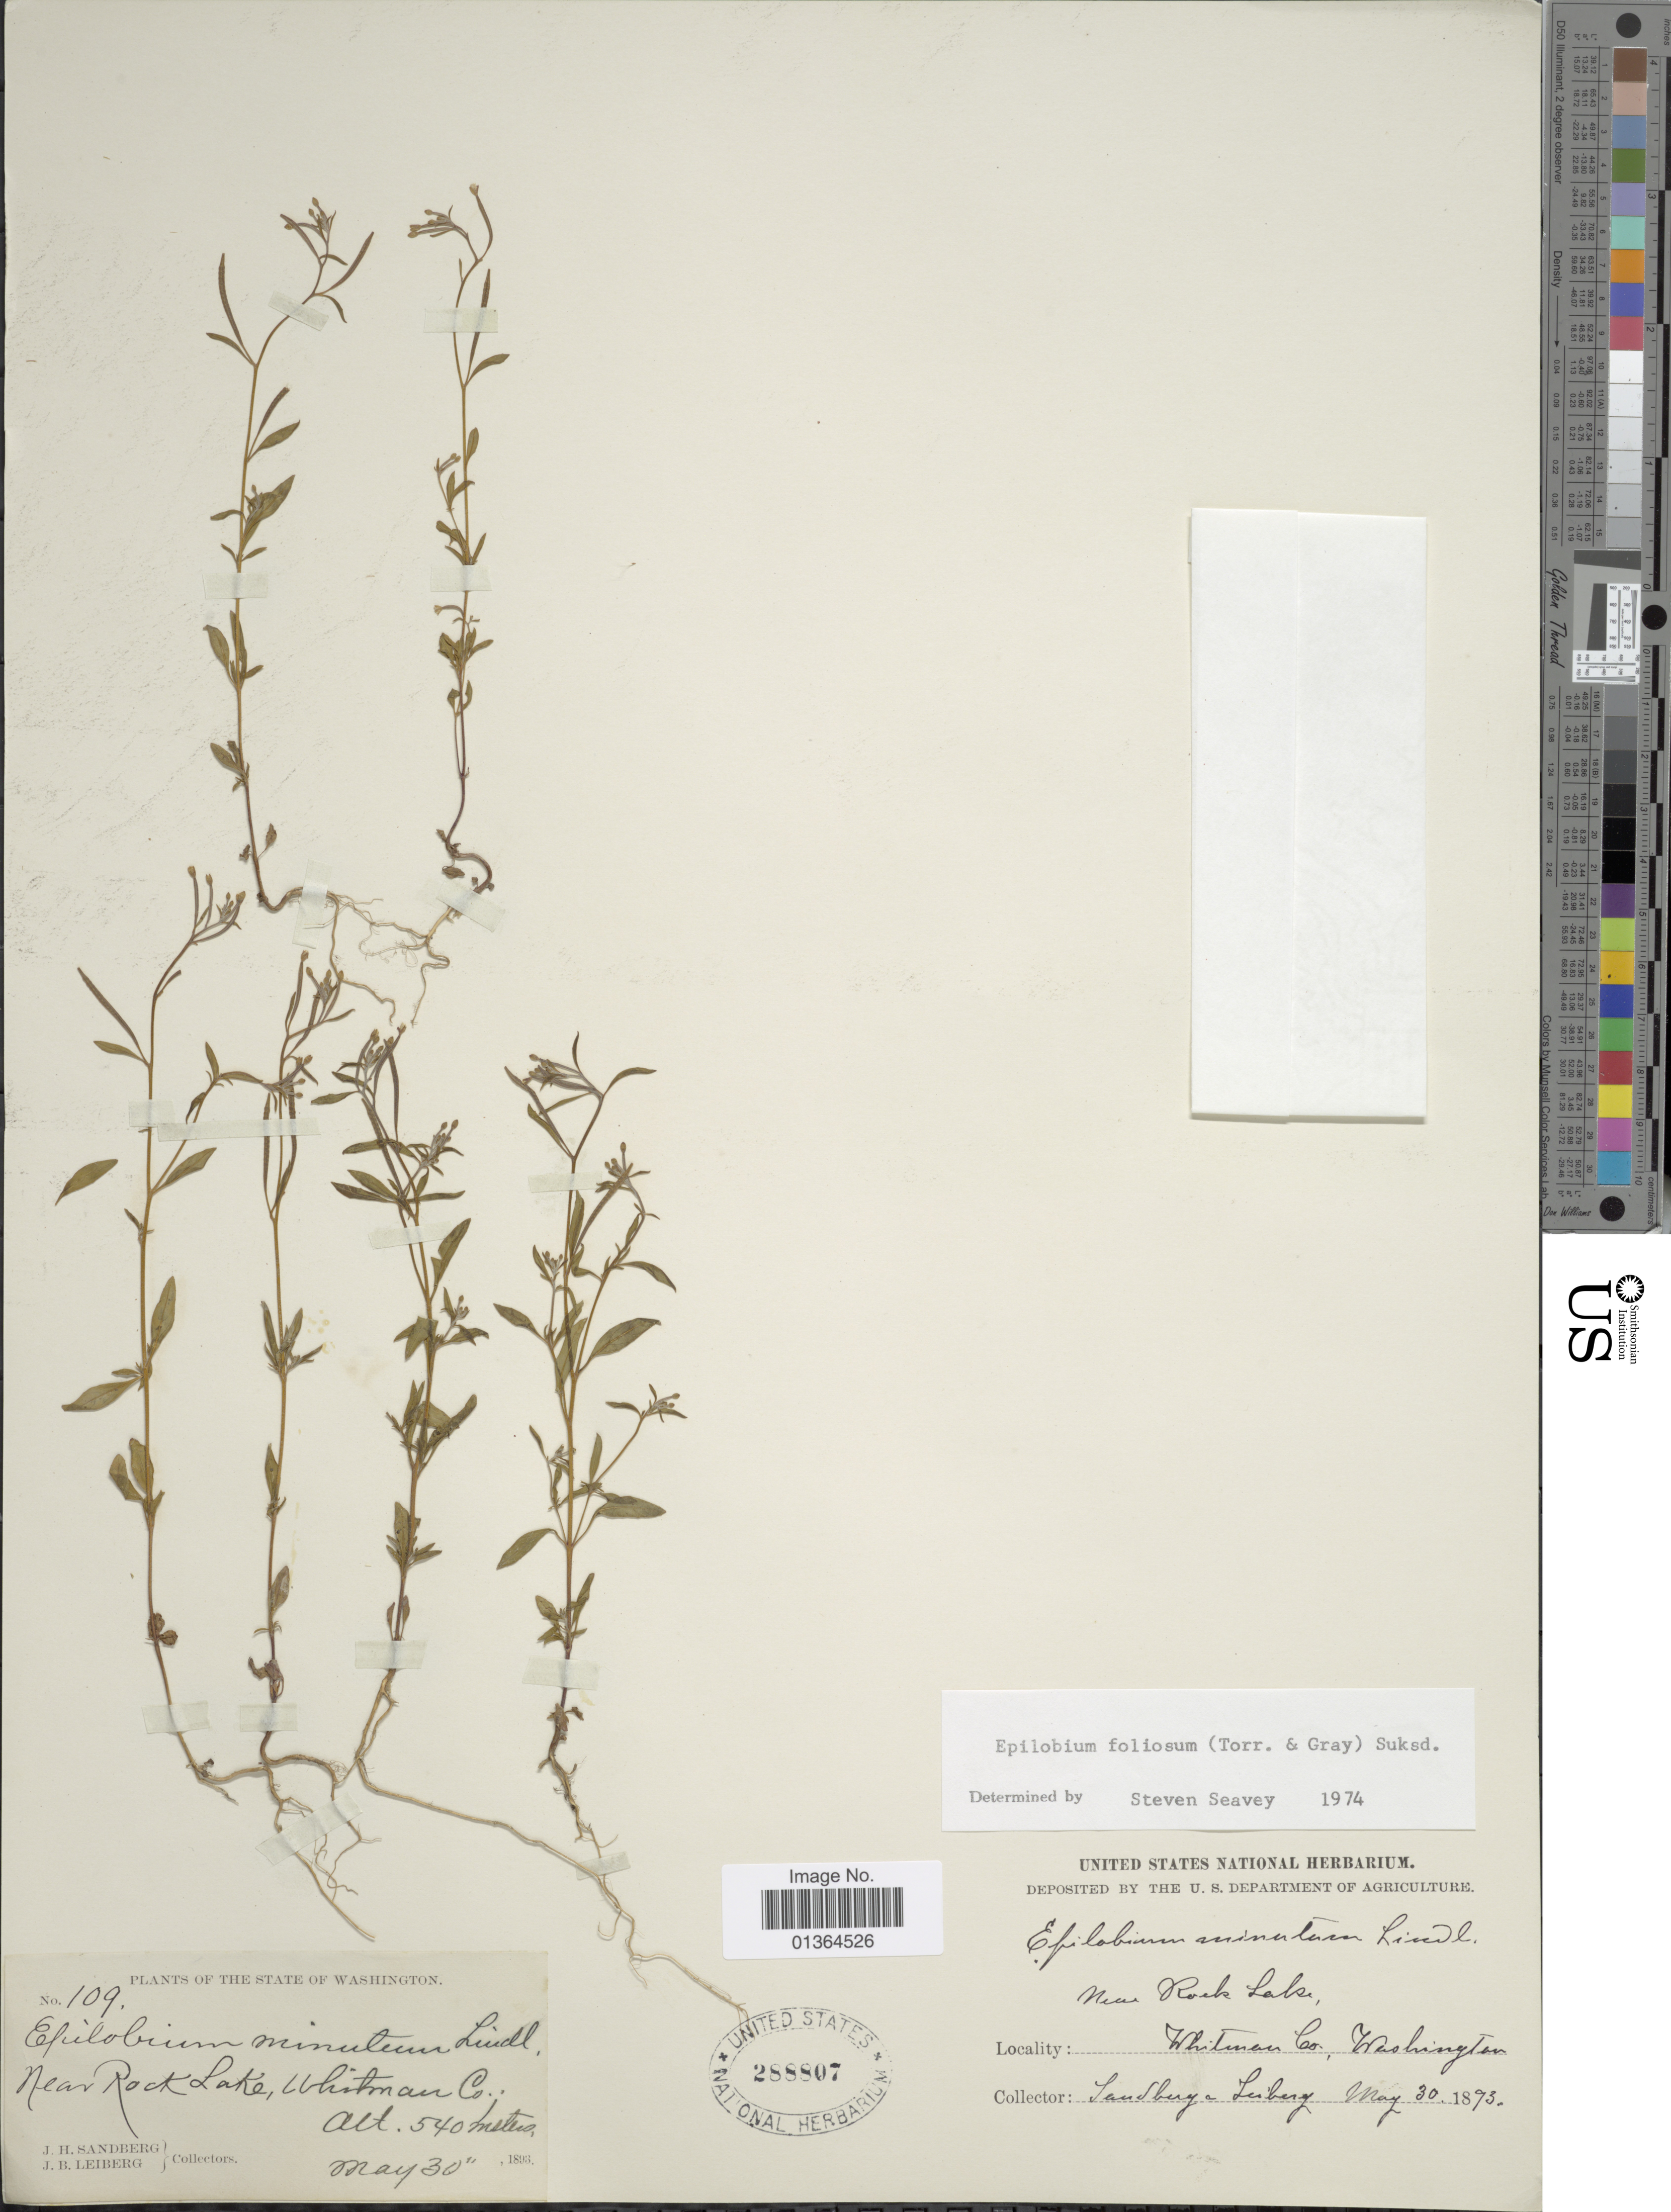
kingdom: Plantae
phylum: Tracheophyta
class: Magnoliopsida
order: Myrtales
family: Onagraceae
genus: Epilobium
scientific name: Epilobium foliosum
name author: (Nutt. ex Torr. & A. Gray) Suksd.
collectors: J. H. Sandberg & J. B. Leiberg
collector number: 109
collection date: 1893-05-30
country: United States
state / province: Washington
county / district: Whitman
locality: Near Rock Lake, Whitman Co.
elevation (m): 540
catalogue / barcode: US 288807